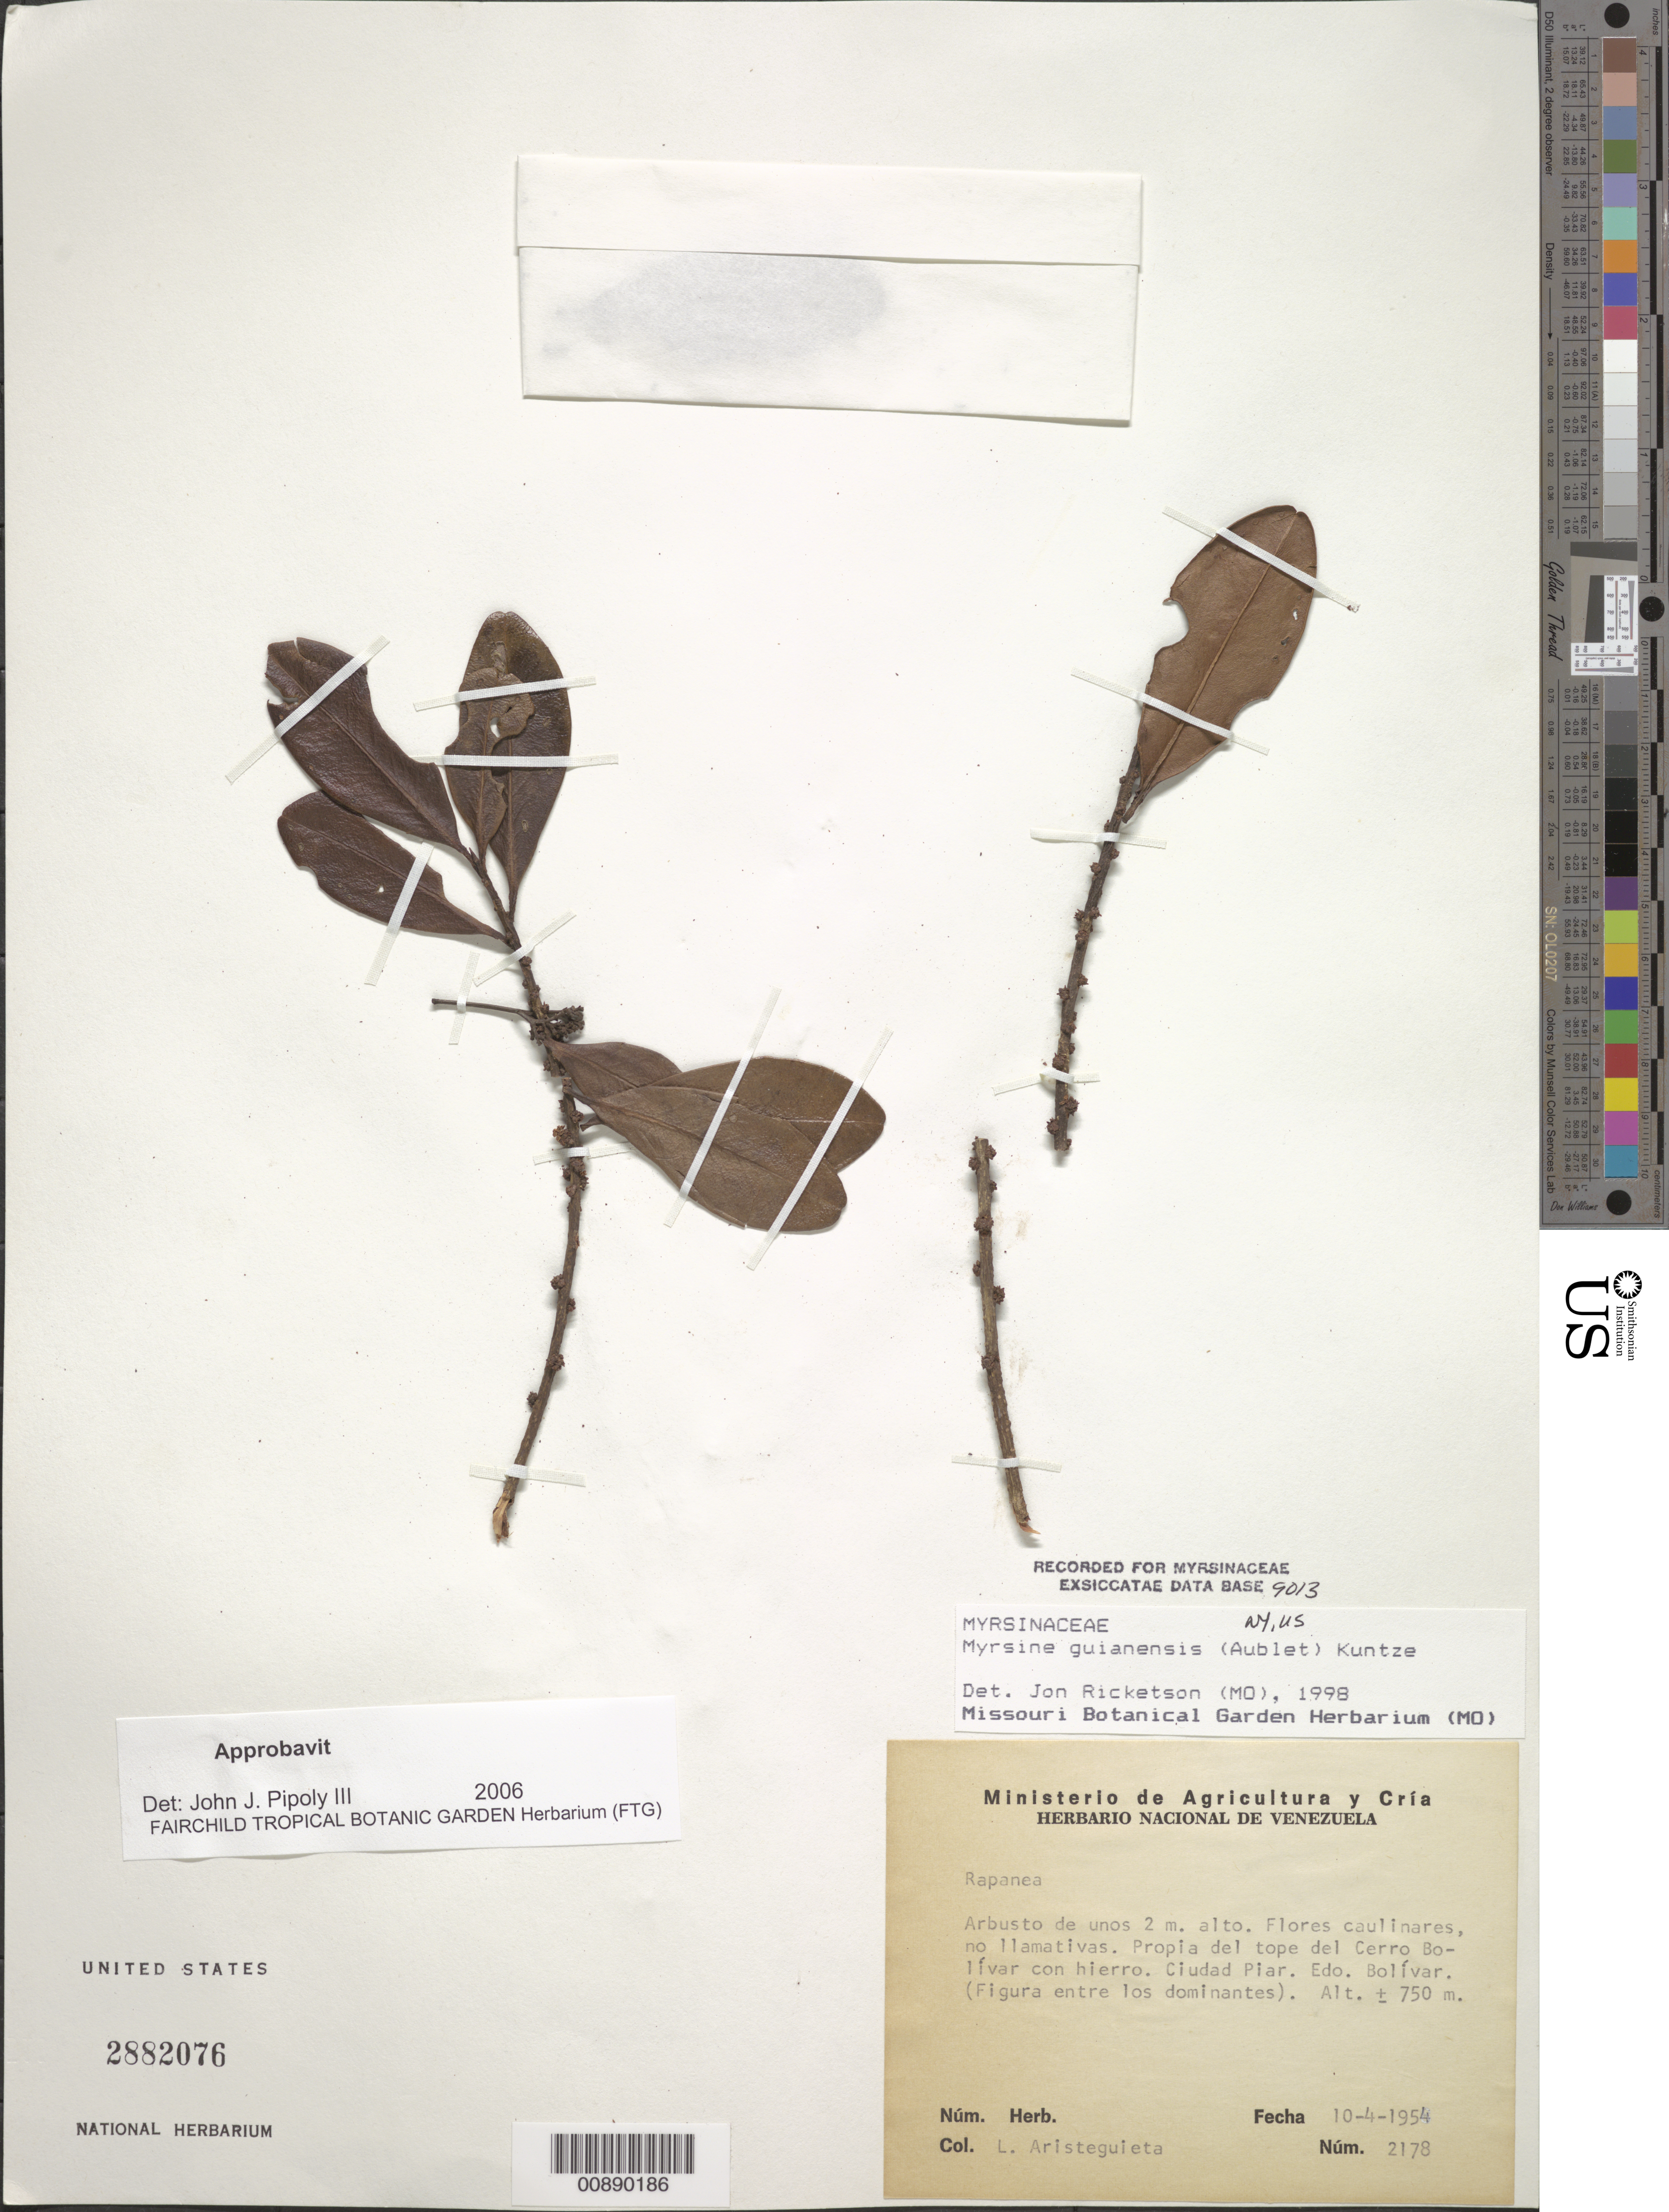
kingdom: Plantae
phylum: Tracheophyta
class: Magnoliopsida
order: Ericales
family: Primulaceae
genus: Myrsine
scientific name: Myrsine guianensis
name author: (Aubl.) Kuntze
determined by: Pipoly, J. J., III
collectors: L. Aristeguieta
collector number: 2178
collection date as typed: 10-Apr-58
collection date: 1958-04-10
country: Venezuela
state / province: Bolívar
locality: Ciudad Piar; Cerro Bolívar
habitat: Propia del tope del cerro con hierro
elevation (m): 750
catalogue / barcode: US 2882076